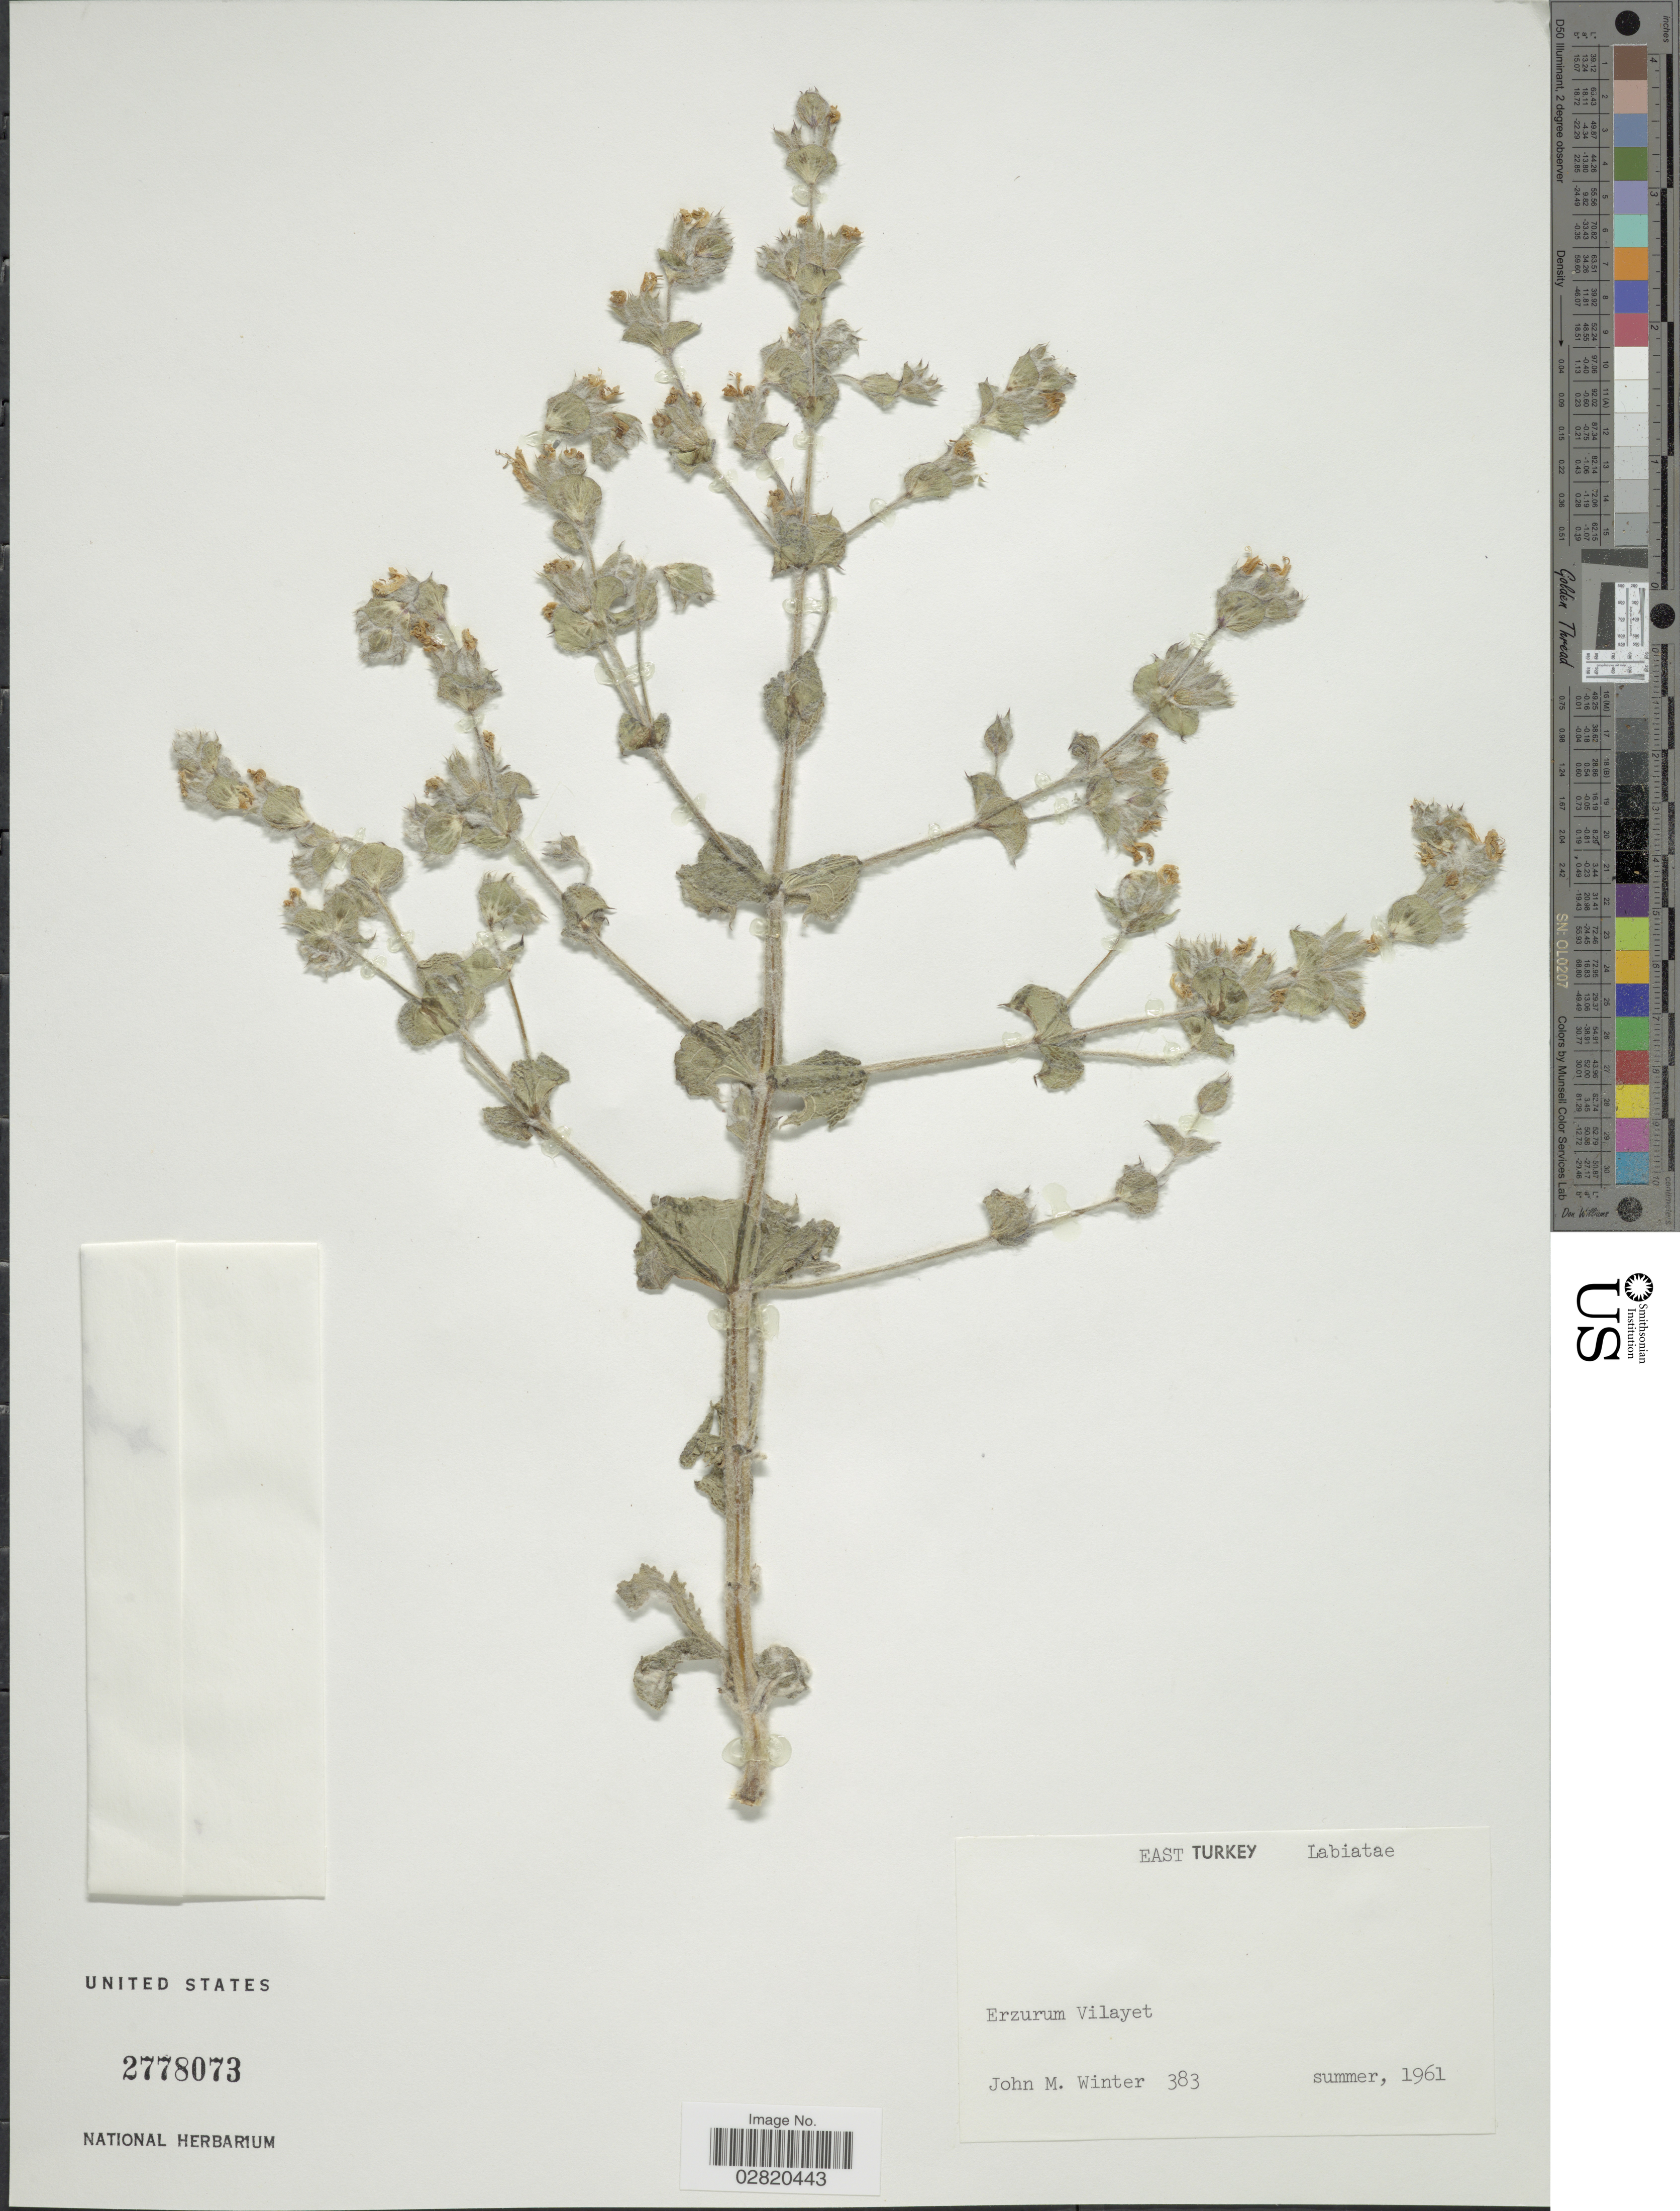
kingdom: Plantae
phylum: Tracheophyta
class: Magnoliopsida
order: Lamiales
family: Lamiaceae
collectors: J. M. Winter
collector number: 383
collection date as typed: summer, 1961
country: Turkey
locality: East Turkey. Erzurum Vilayet.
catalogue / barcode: US 2778073